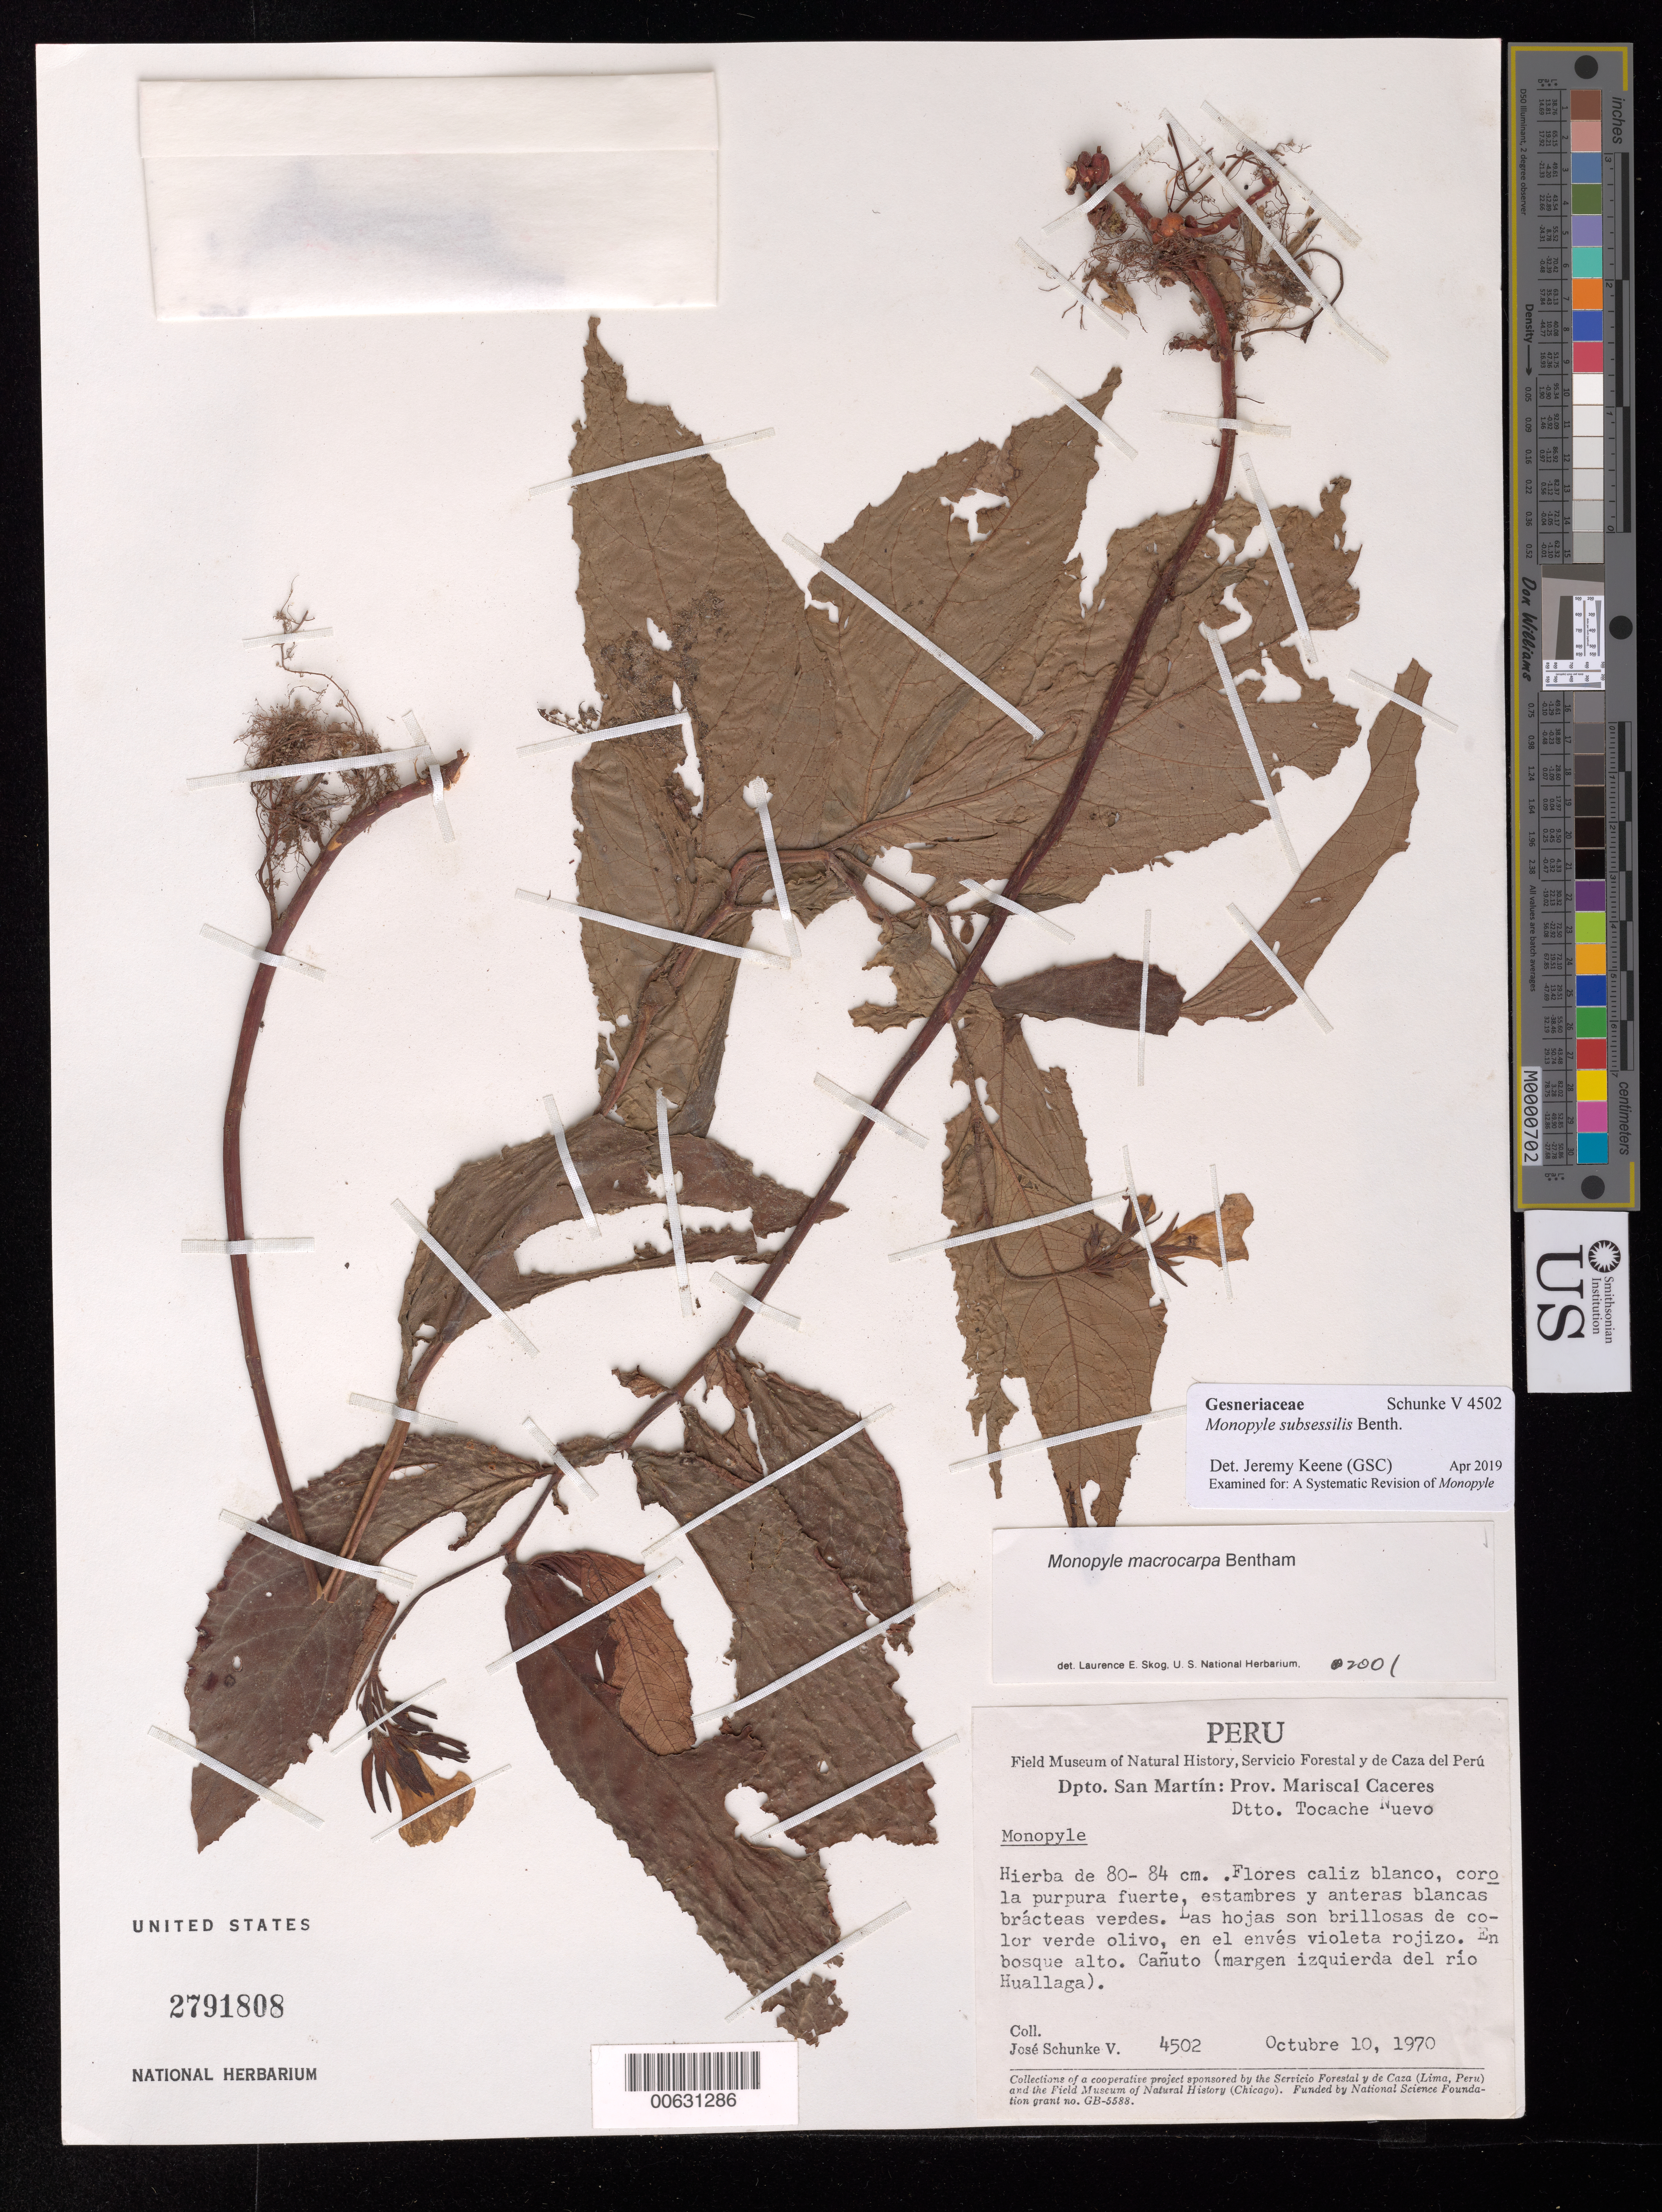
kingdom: Plantae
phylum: Tracheophyta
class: Magnoliopsida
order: Lamiales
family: Gesneriaceae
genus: Monopyle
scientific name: Monopyle subsessilis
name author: Benth.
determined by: Keene, J.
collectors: J. Schunke Vigo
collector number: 4502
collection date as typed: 10 Oct 1970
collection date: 1970-10-10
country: Peru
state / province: San Martín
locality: Prov. Mariscal Caceres, Dtto. Tocache Nuevo, Cañuto (margen izquierda del río Huallaga)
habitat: En bosque alto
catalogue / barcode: US 2791808